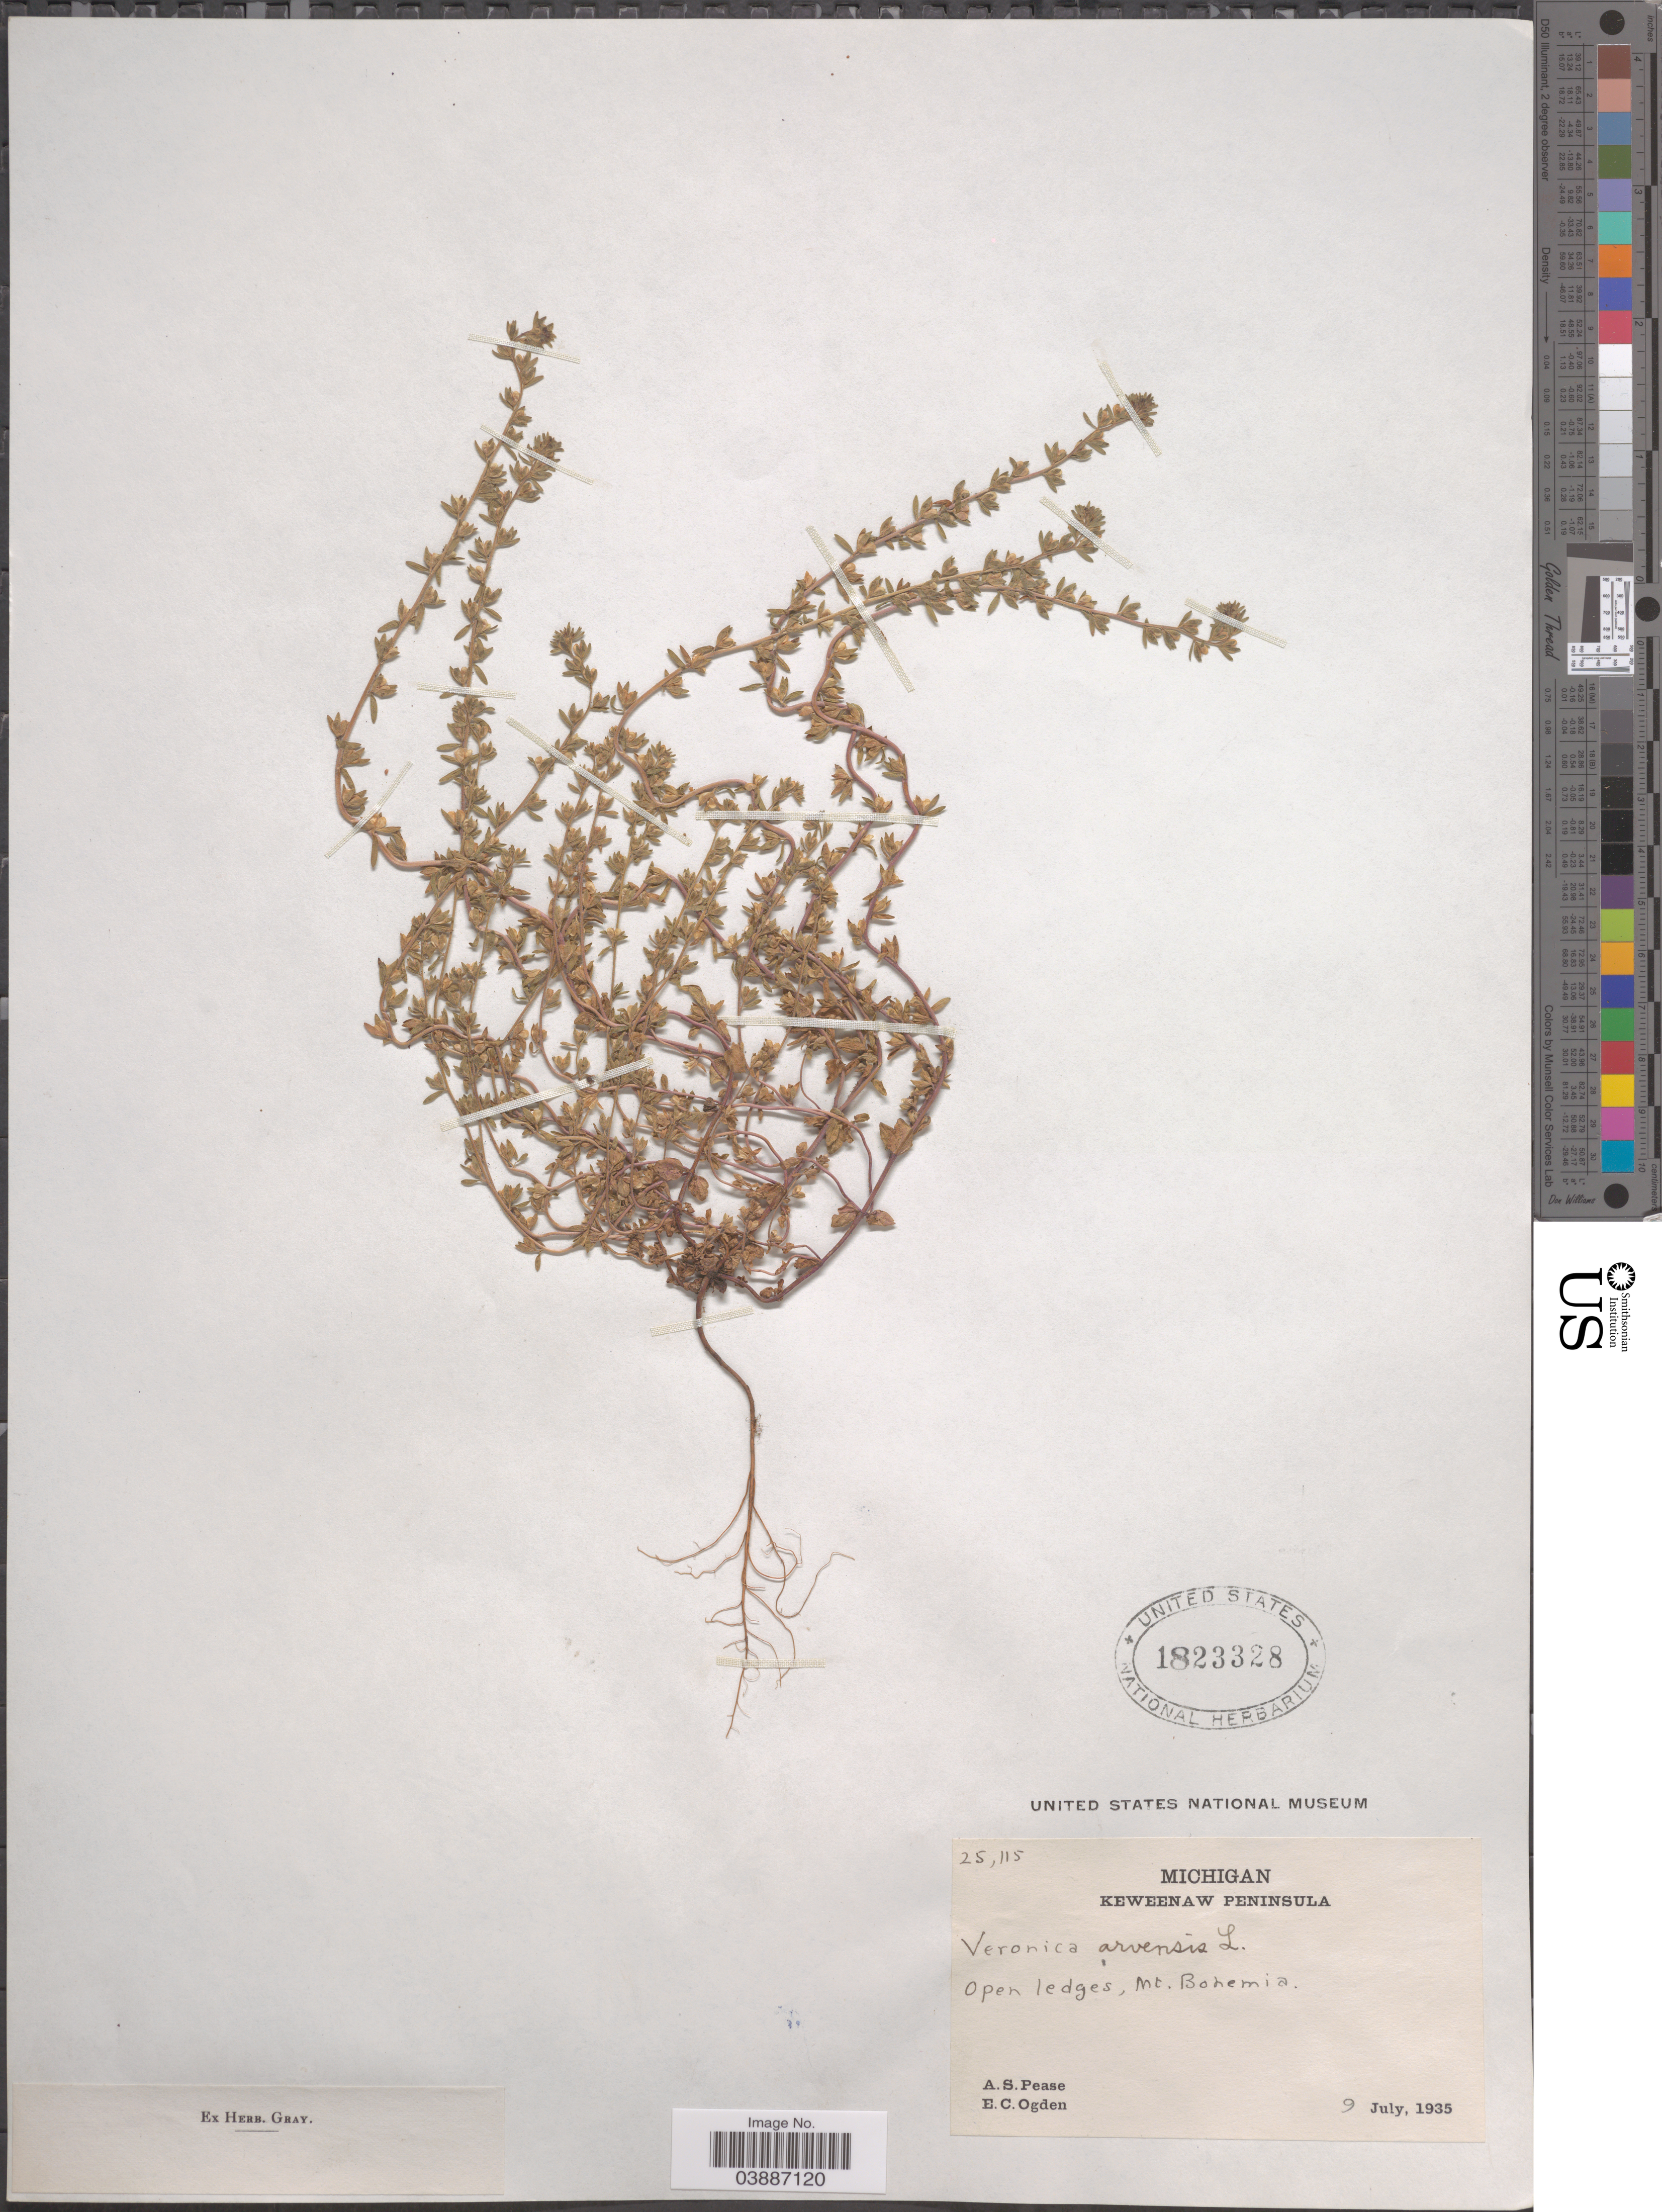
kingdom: Plantae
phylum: Tracheophyta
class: Magnoliopsida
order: Lamiales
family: Plantaginaceae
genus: Veronica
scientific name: Veronica arvensis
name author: L.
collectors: A. S. Pease & E. Ogden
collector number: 25115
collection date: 1935-07-09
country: United States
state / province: Michigan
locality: Keweenaw Peninsula. Mt. Bohemia.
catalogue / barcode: US 1823328